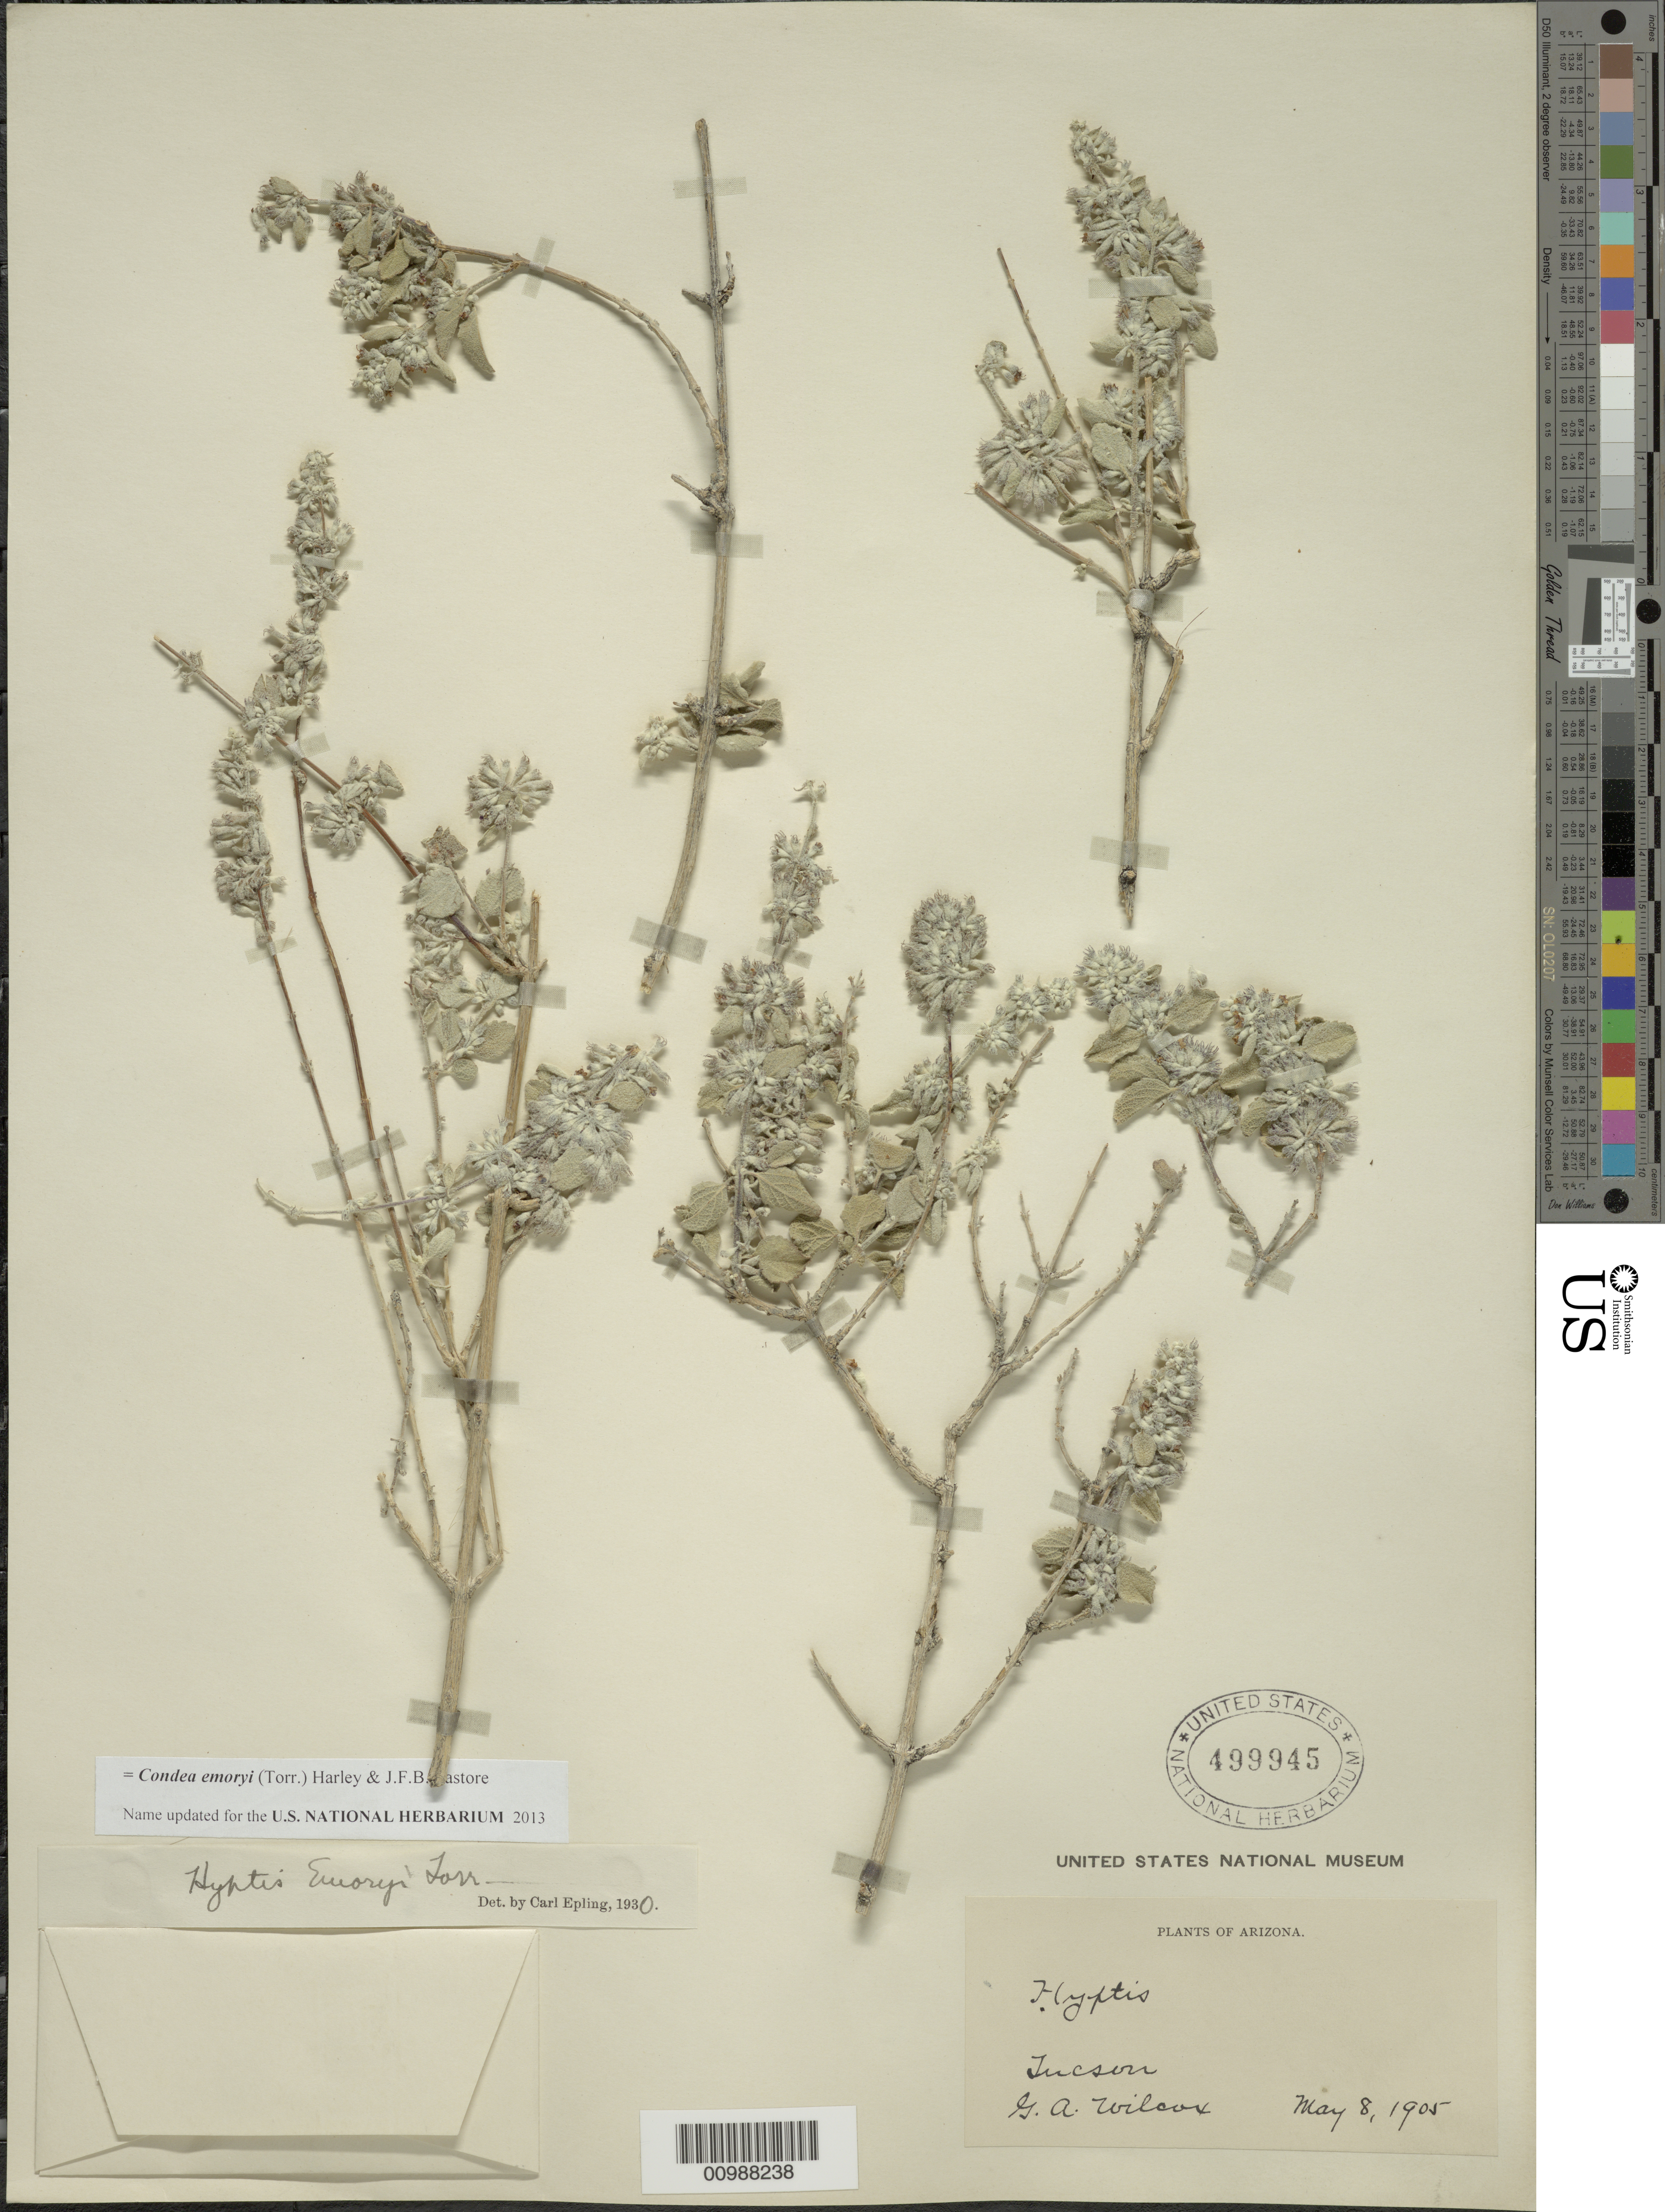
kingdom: Plantae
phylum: Tracheophyta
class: Magnoliopsida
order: Lamiales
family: Lamiaceae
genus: Condea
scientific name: Condea emoryi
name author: (Torr.) Harley & J.F.B. Pastore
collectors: G. Wilcox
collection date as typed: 08 May 1905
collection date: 1905-05-08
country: United States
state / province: Arizona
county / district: Pima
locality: Tucson.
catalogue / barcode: US 499945